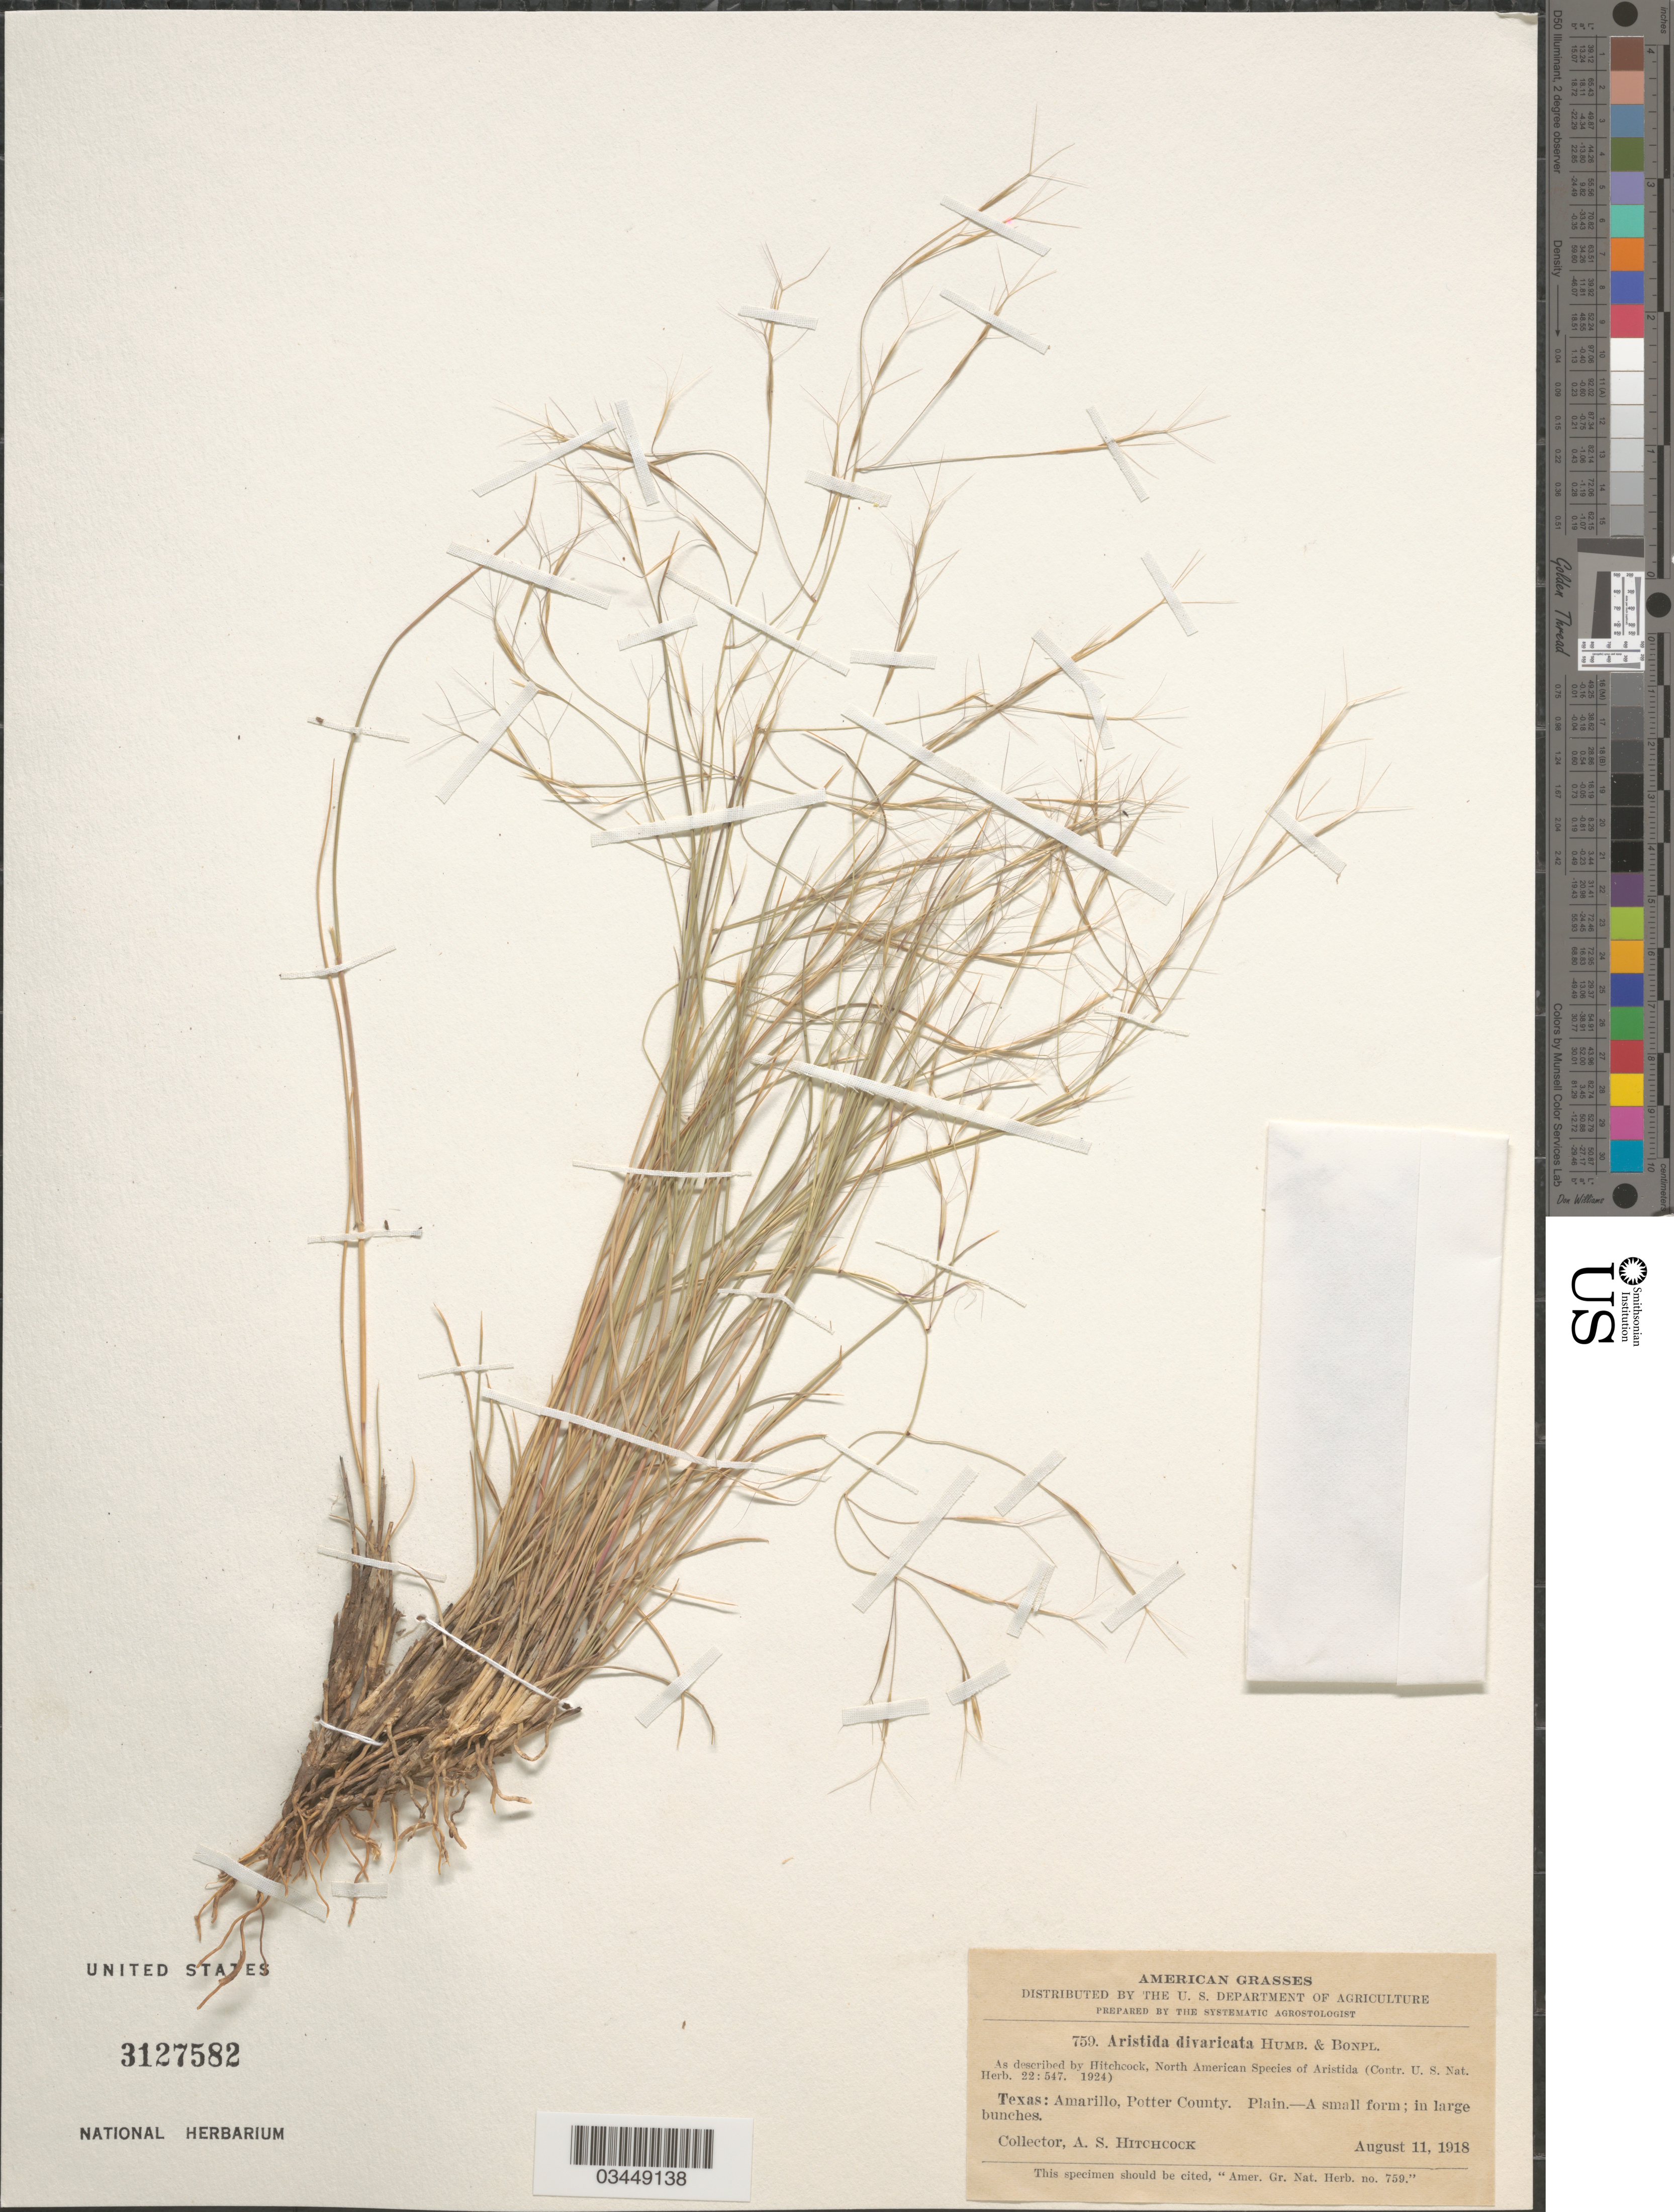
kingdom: Plantae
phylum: Tracheophyta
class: Liliopsida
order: Poales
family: Poaceae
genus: Aristida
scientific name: Aristida divaricata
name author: Humb. & Bonpl. ex Willd.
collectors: A. S. Hitchcock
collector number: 759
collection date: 1918-08-11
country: United States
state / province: Texas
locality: Amarillo, Potter County. Plain.- A small form; in large bunches.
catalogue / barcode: US 3127582